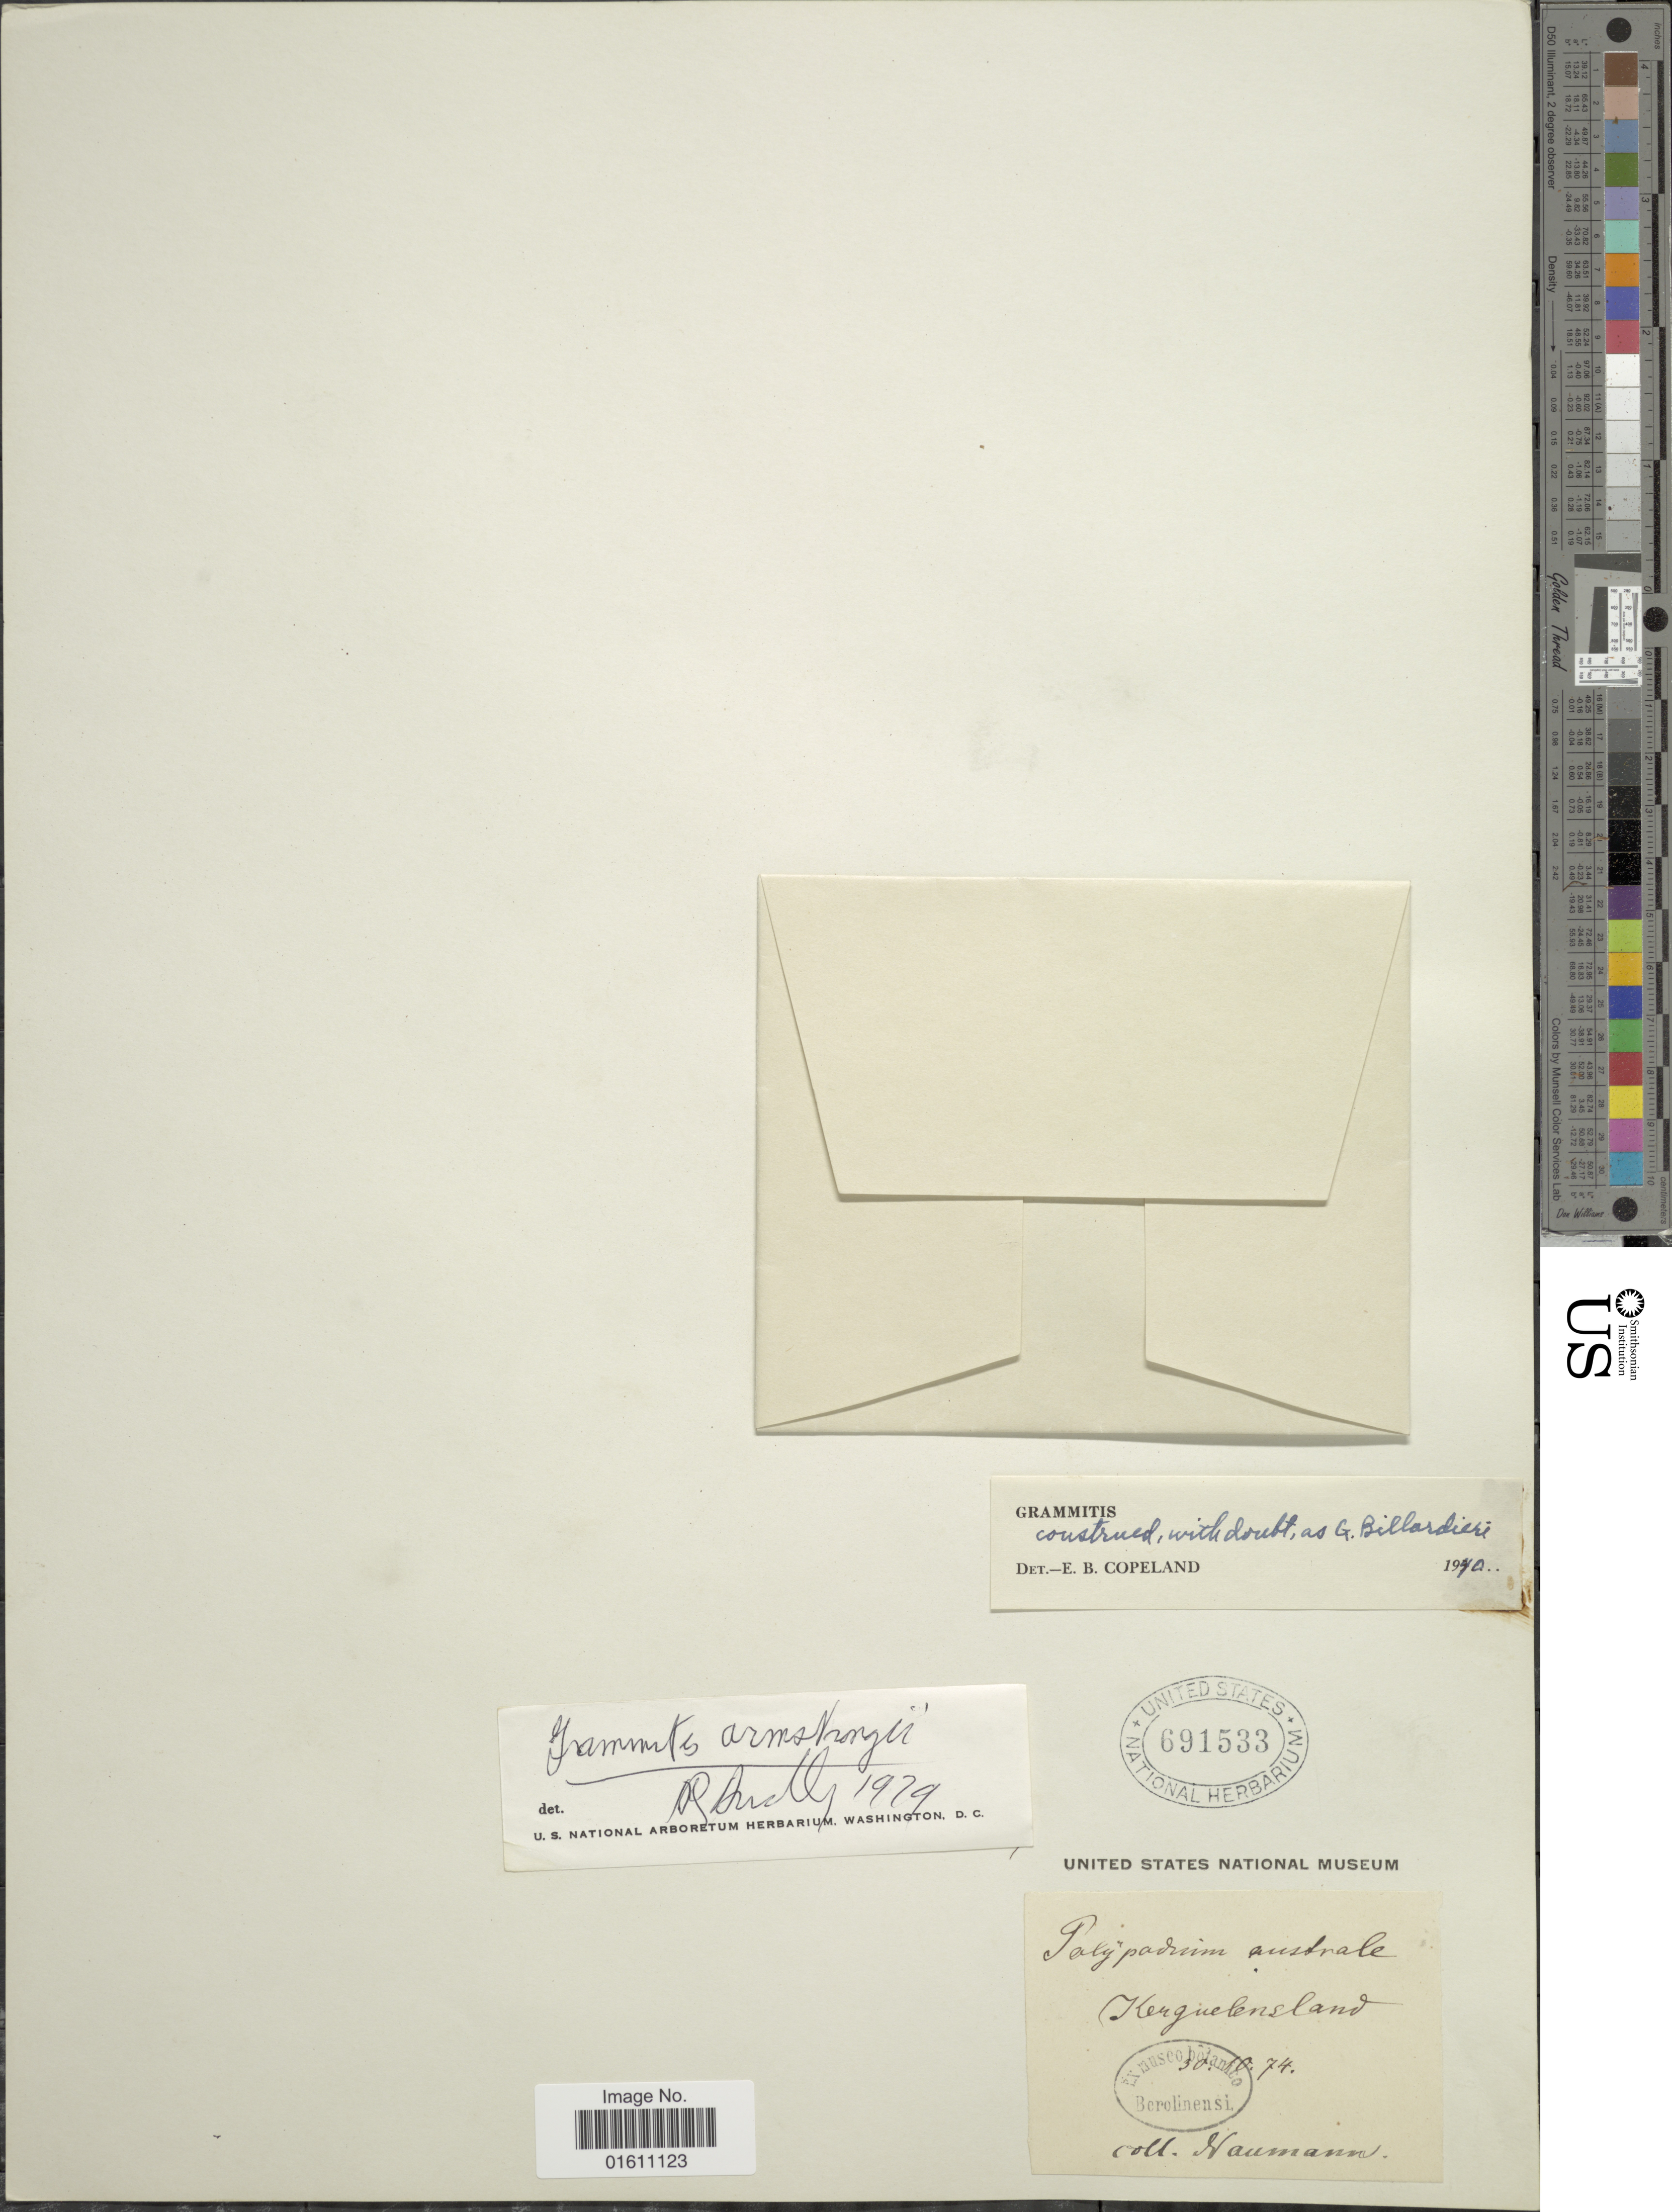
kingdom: Plantae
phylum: Tracheophyta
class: Polypodiopsida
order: Polypodiales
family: Polypodiaceae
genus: Notogrammitis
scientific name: Notogrammitis billardierei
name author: (Willd.) Parris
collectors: -. Naumann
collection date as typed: Transcribed d/m/y: 30/10/74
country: French Southern Territories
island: Kerguelen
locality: Kerguelensland.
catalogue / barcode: US 691533